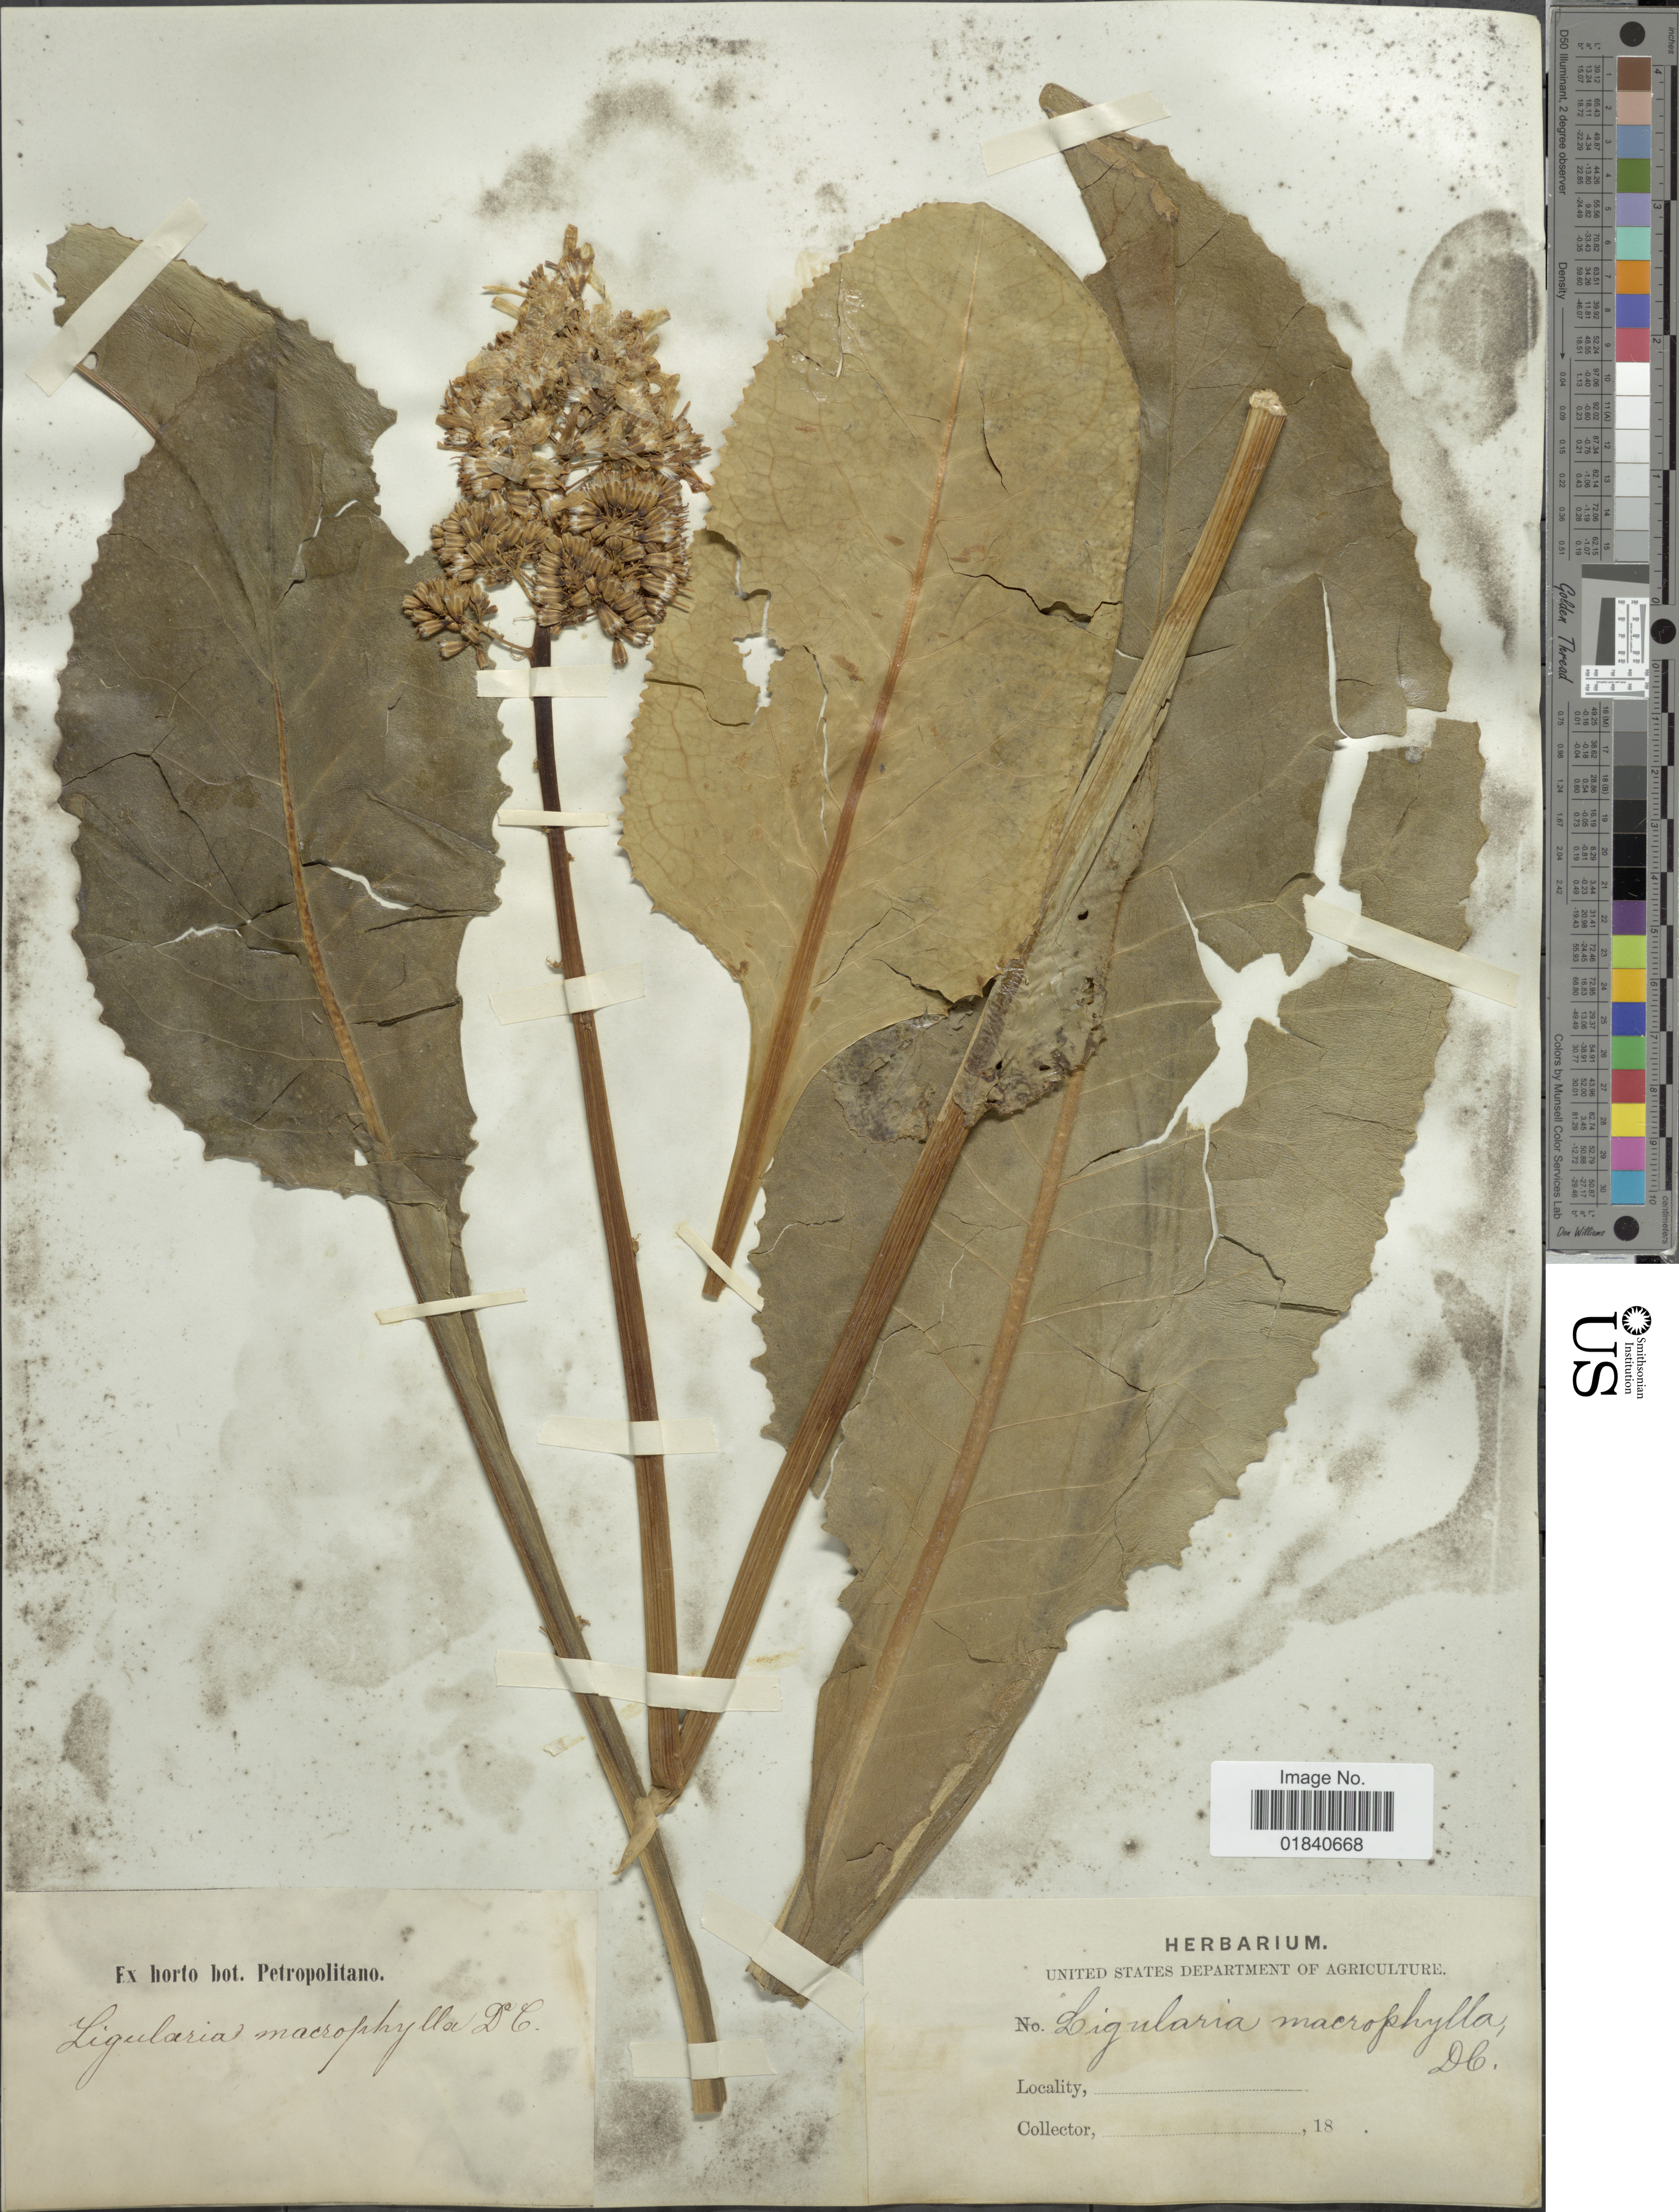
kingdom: Plantae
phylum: Tracheophyta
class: Magnoliopsida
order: Asterales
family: Asteraceae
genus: Senecio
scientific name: Senecio macrophyllus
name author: M. Bieb.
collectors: Facchini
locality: Ex horto bot. Petropolitano